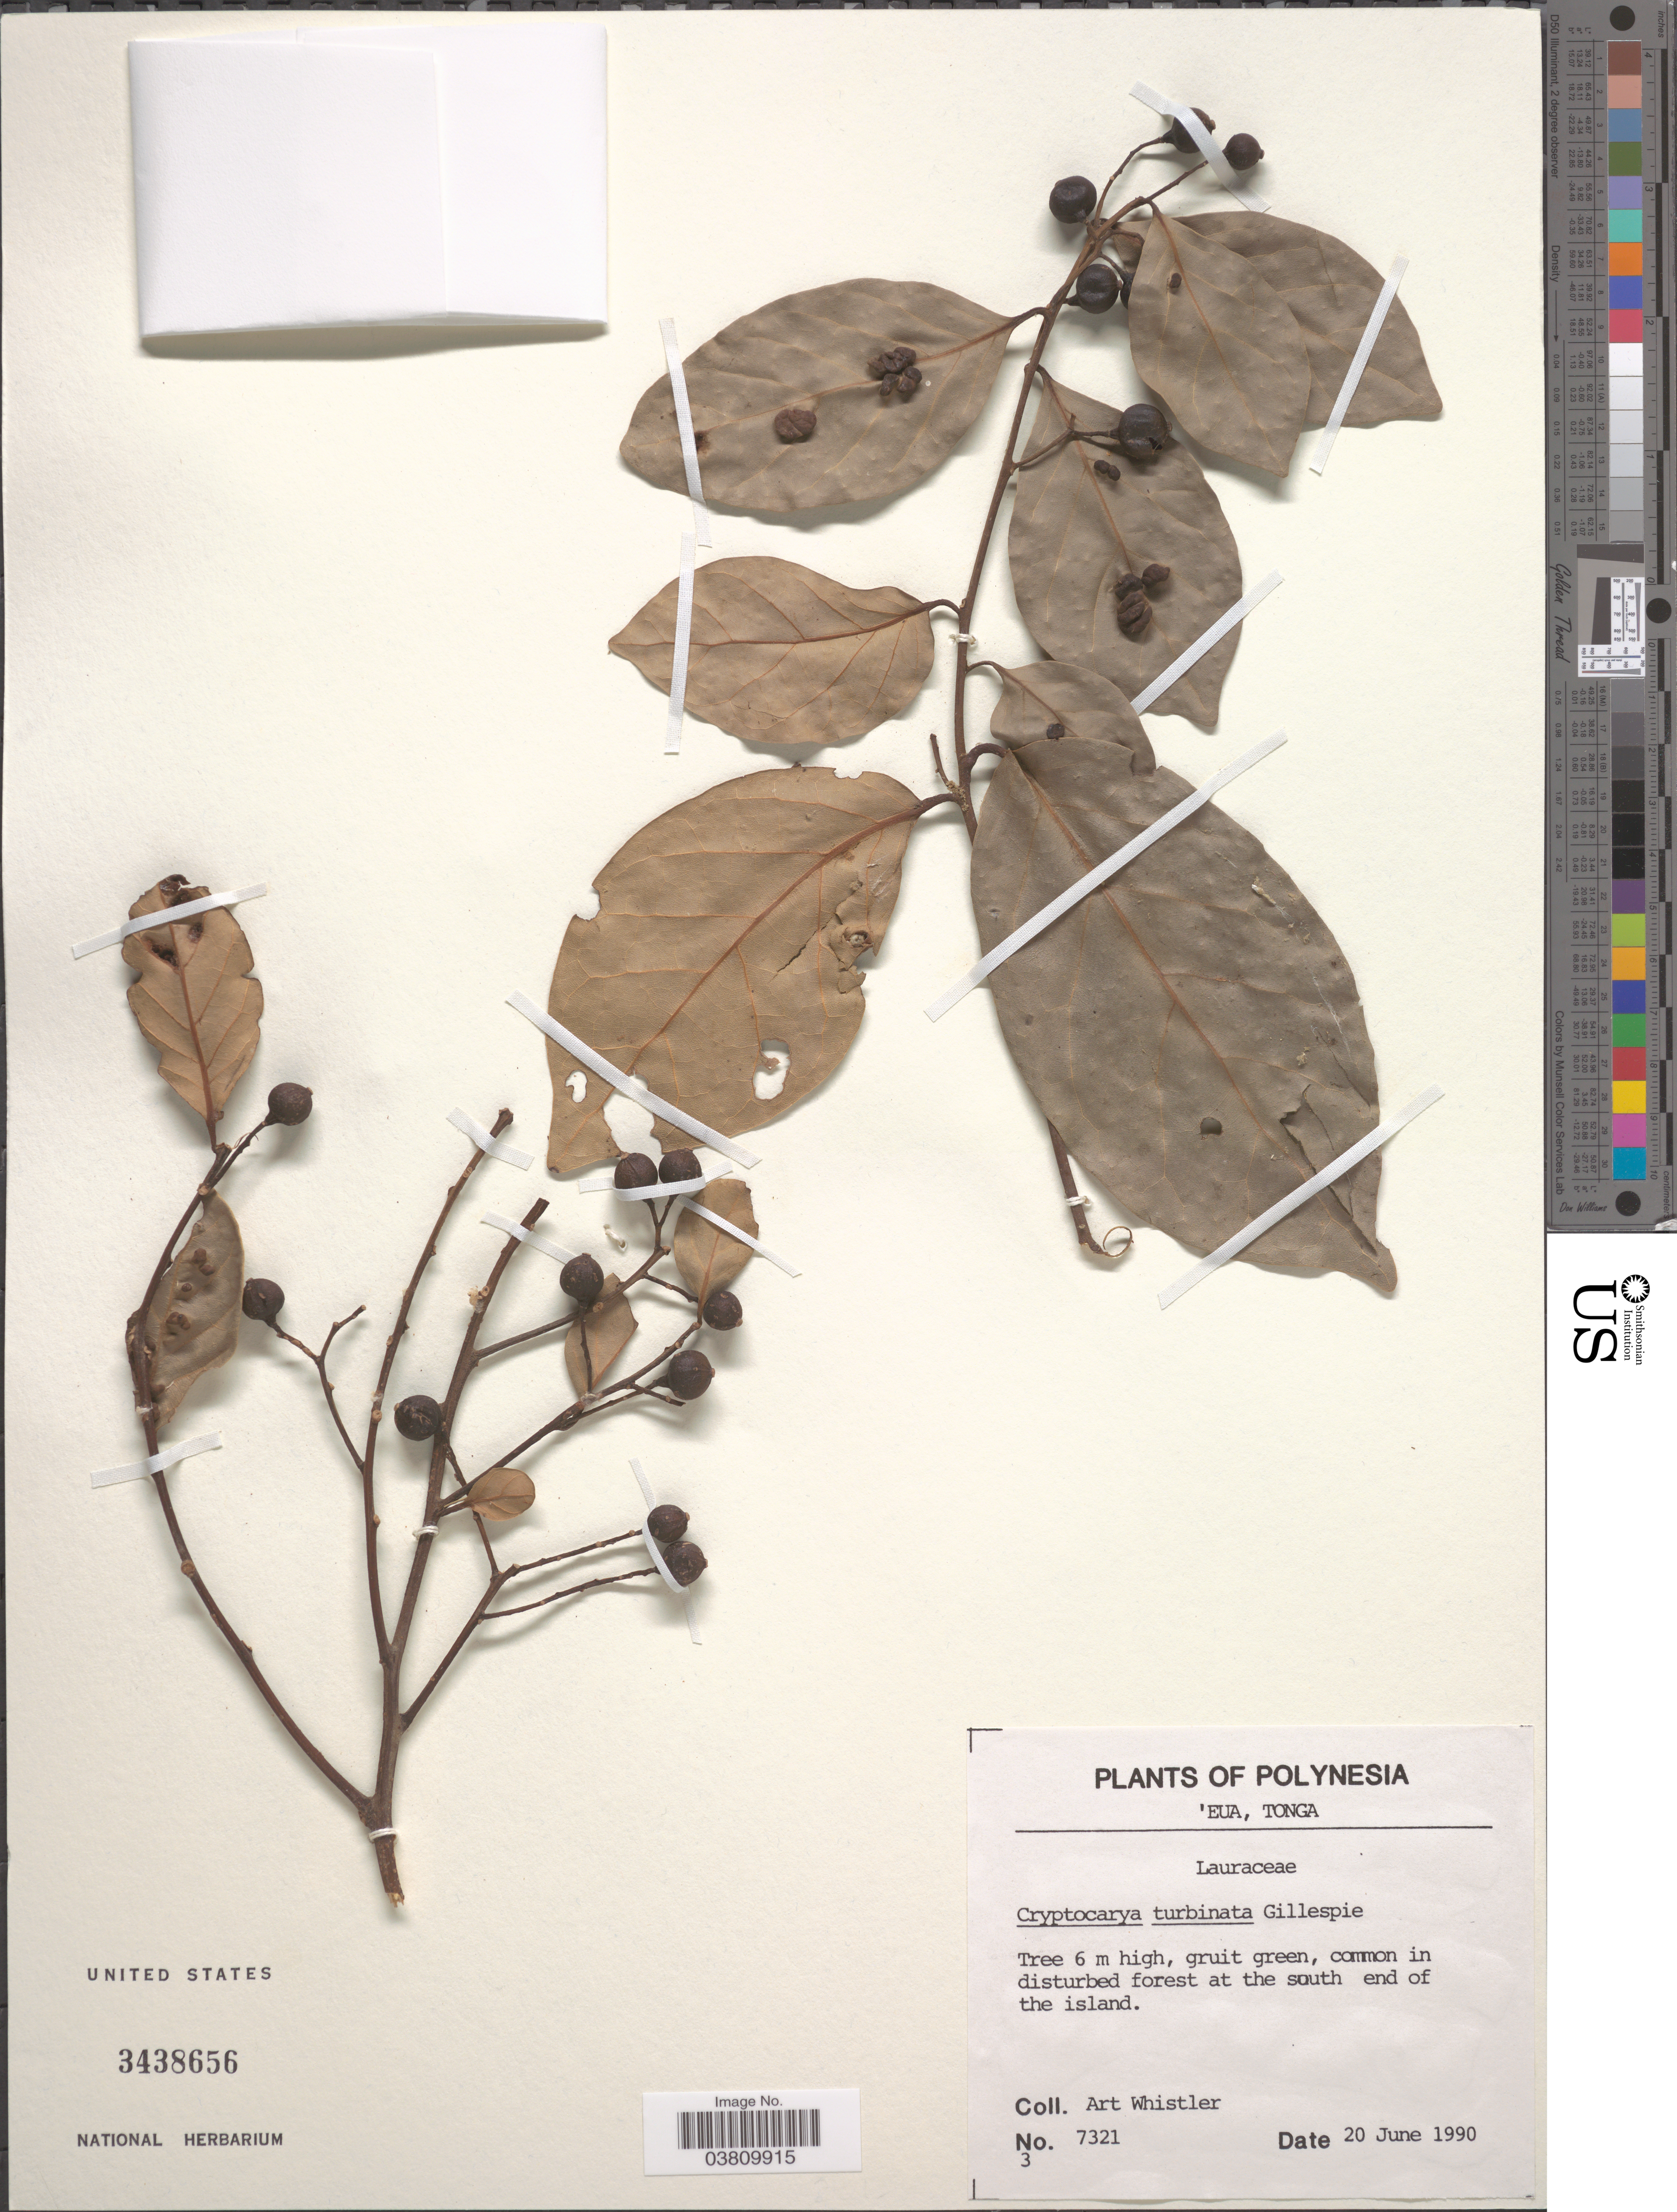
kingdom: Plantae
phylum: Tracheophyta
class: Magnoliopsida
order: Laurales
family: Lauraceae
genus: Cryptocarya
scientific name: Cryptocarya turbinata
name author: Gillespie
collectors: A. Whistler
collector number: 7321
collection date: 1990-06-20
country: Tonga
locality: Polynesia. 'Eua. Common in disturbed forest at the south end of the island.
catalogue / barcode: US 3438656